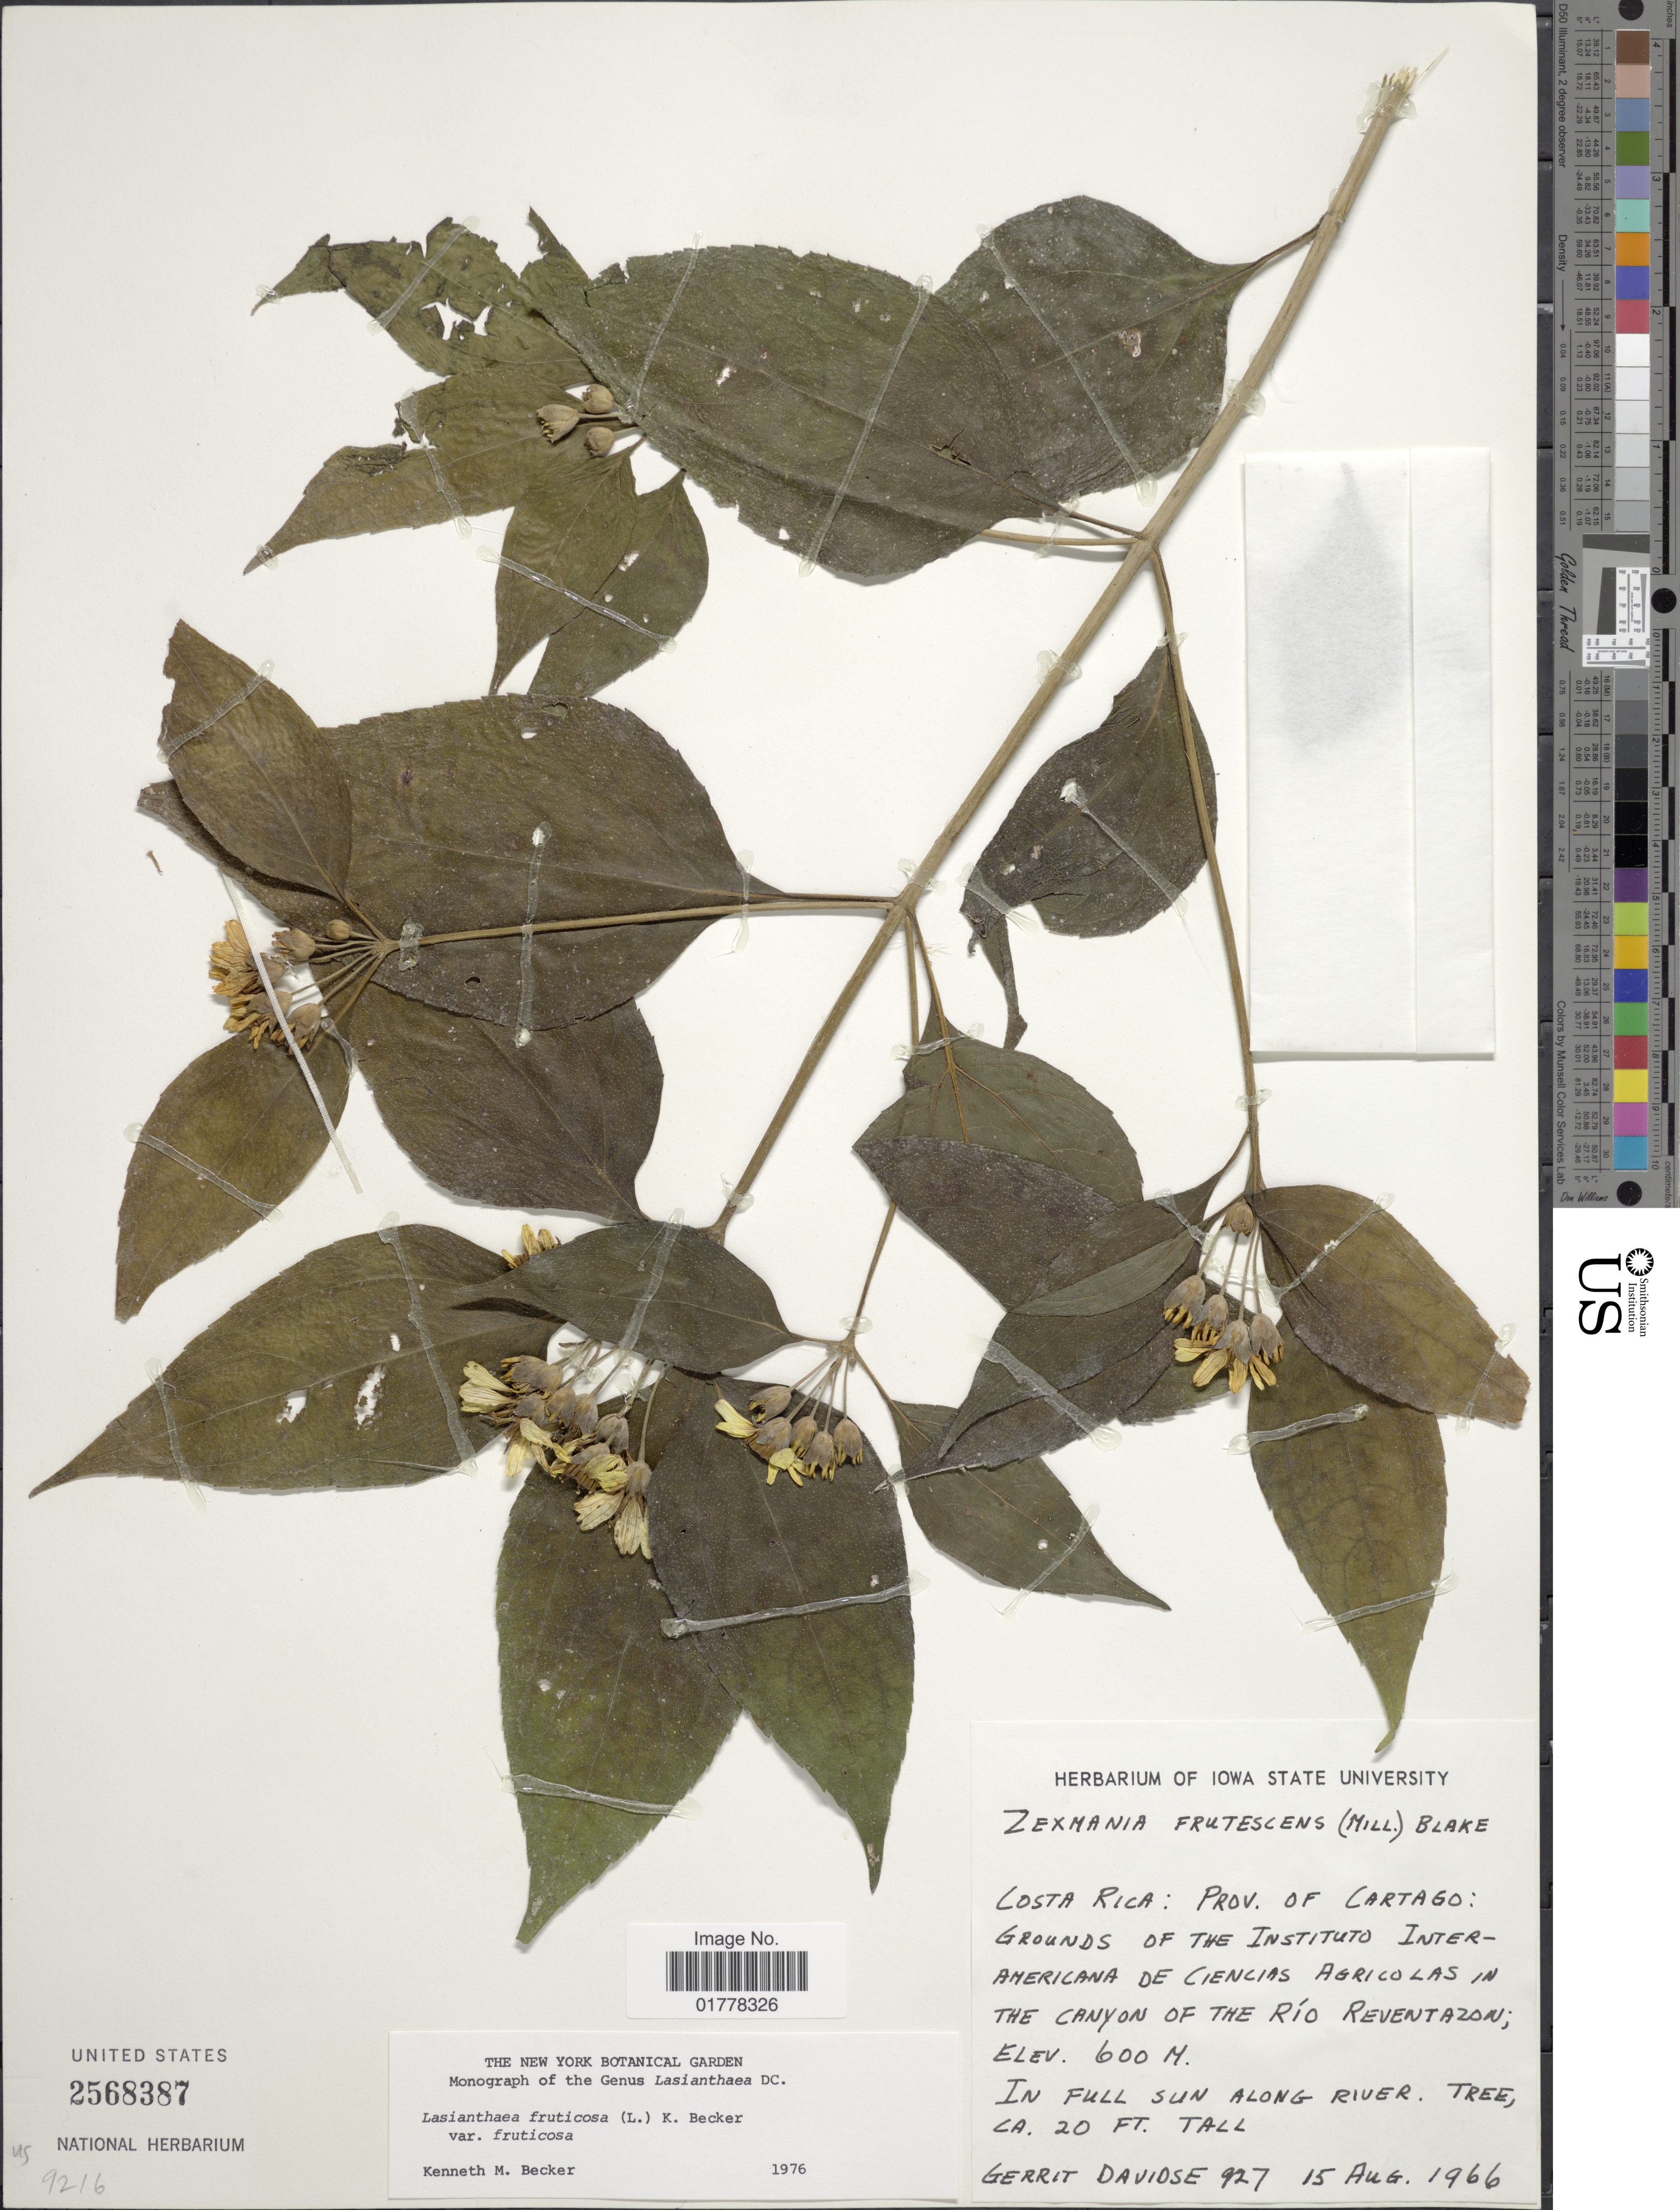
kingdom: Plantae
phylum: Tracheophyta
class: Magnoliopsida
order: Asterales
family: Asteraceae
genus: Lasianthaea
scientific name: Lasianthaea fruticosa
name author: (L.) K.M. Becker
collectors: G. Davidse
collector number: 927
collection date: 1966-08-15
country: Costa Rica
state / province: Cartago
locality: Costa Rica: Prov. of Cartago: Grounds of the Instituto Interamericana de Ciencias Agricolas in the Canyon of the Río Reventazon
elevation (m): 600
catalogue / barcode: US 2568387